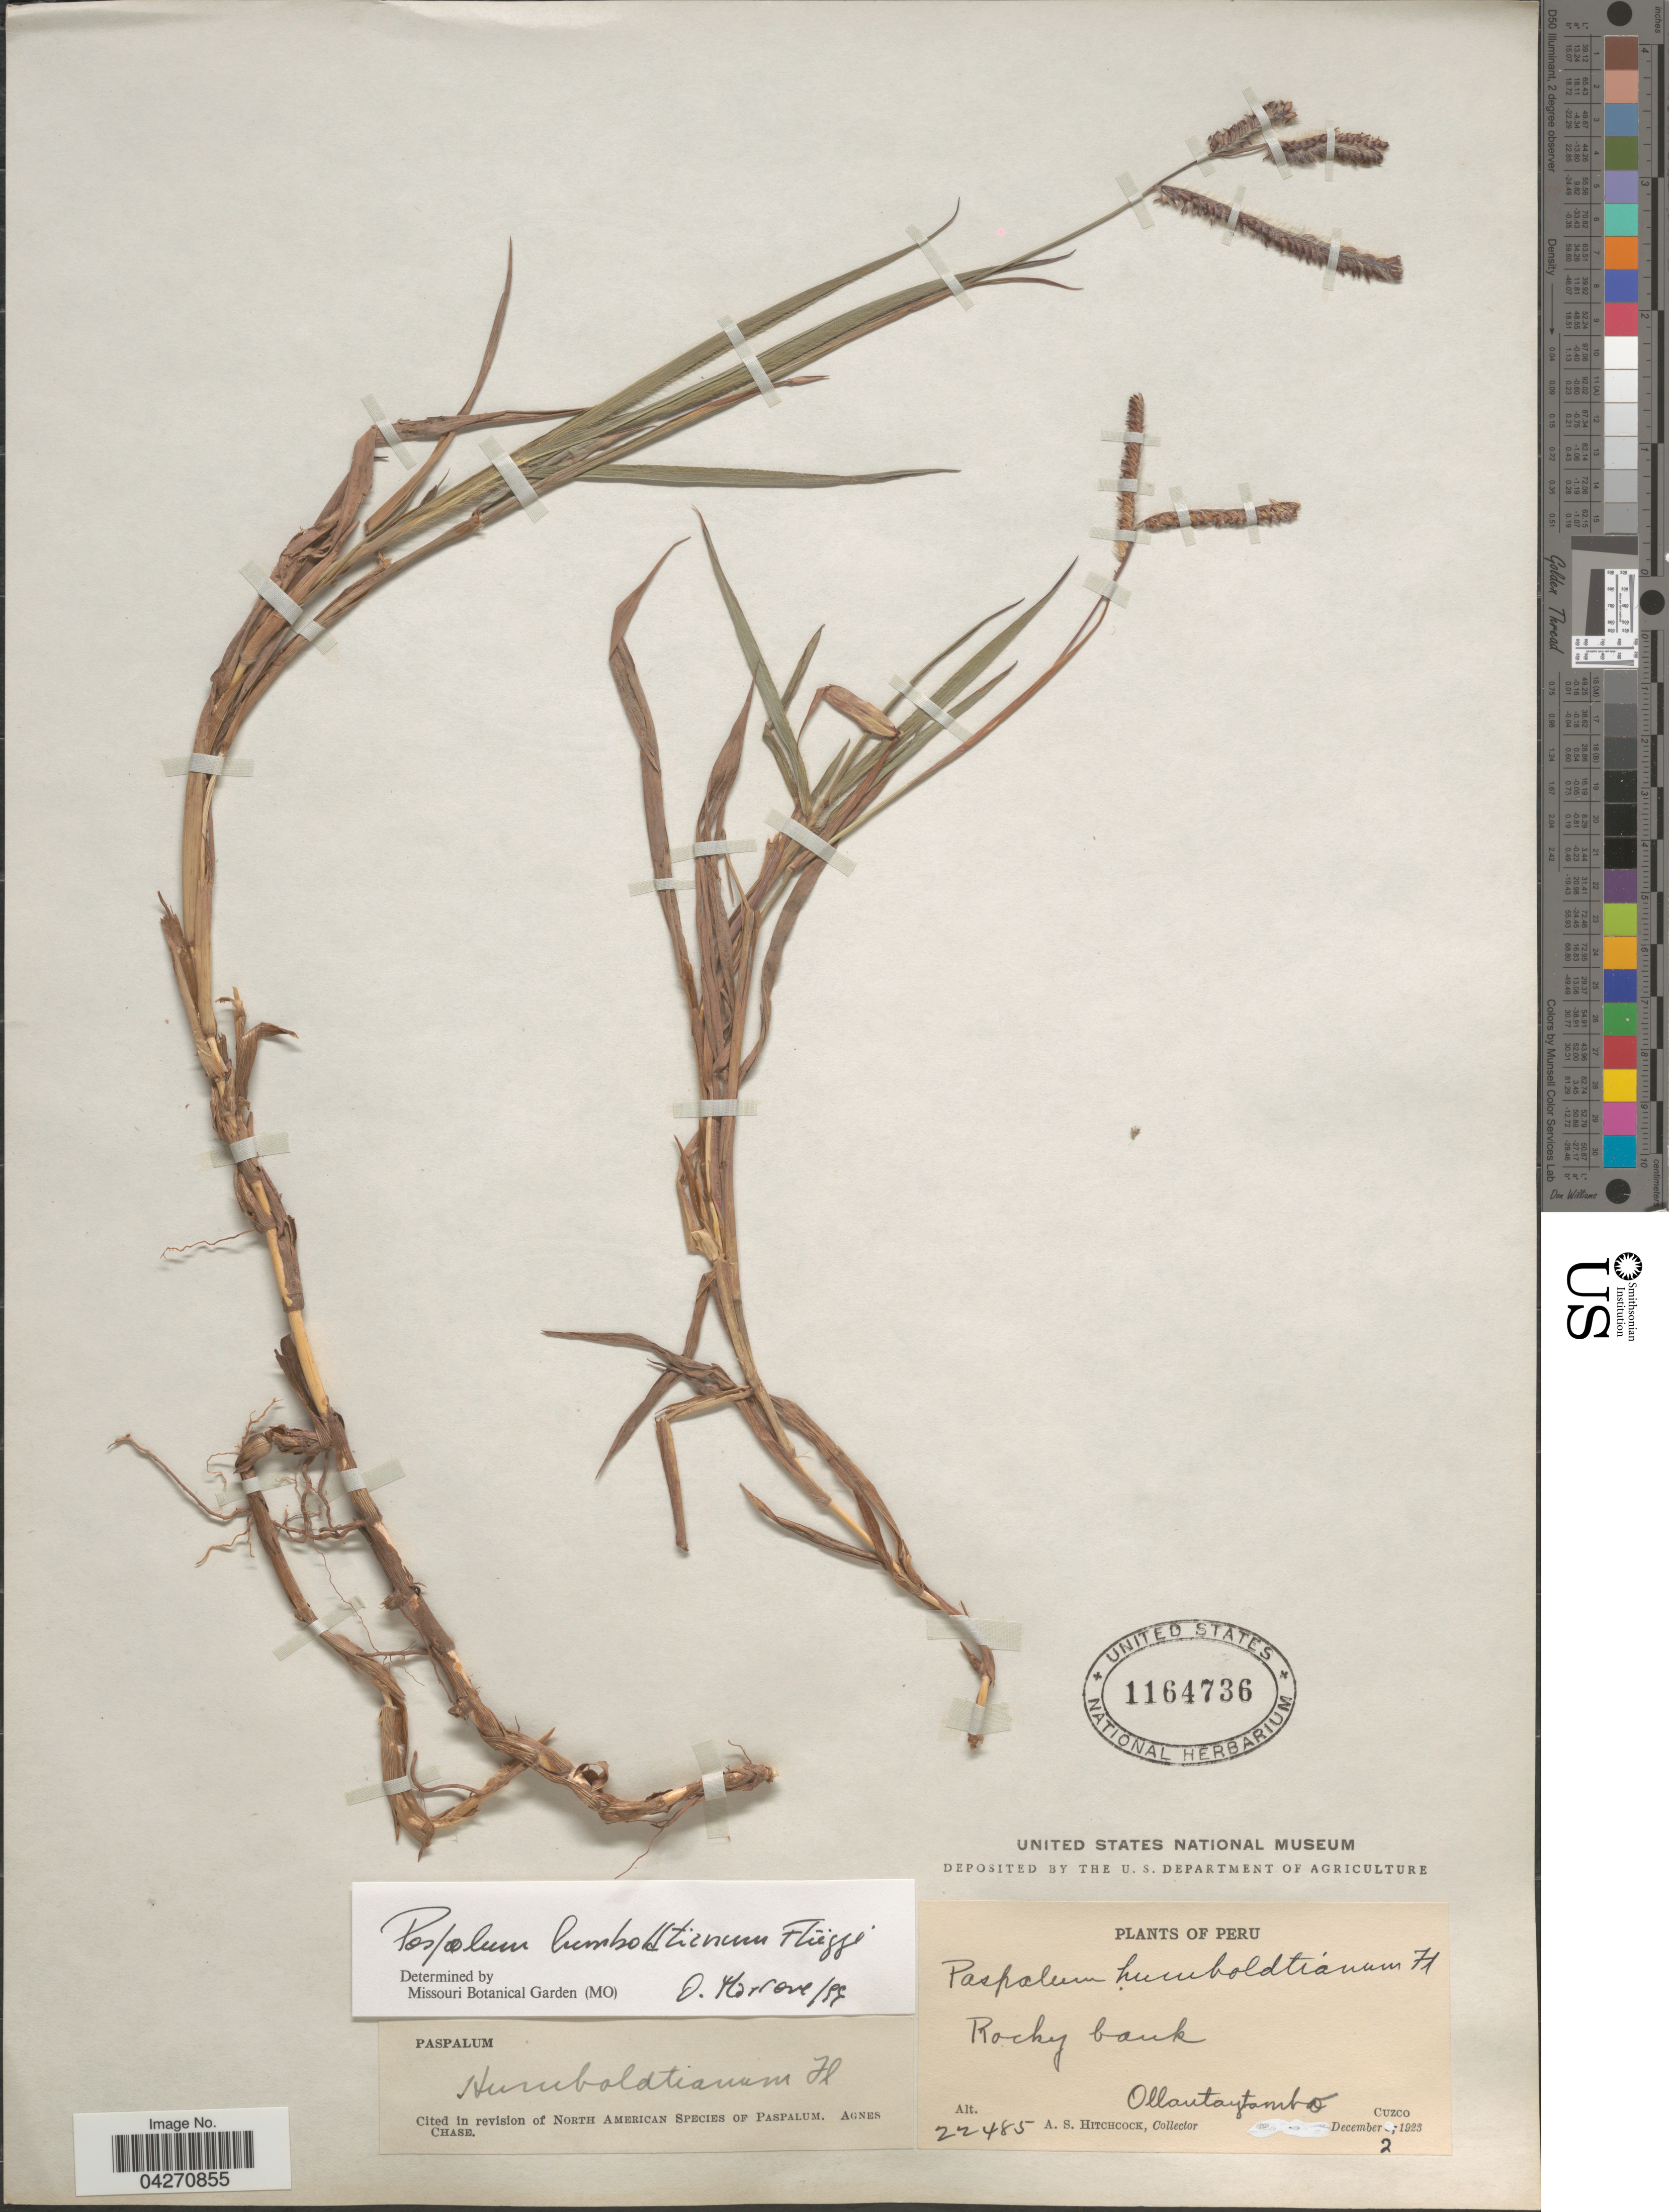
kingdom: Plantae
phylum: Tracheophyta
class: Liliopsida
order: Poales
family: Poaceae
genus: Paspalum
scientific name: Paspalum humboldtianum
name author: Flüggé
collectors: A. S. Hitchcock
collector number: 22485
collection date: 1923-12-02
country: Peru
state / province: Cusco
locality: Rocky bank Ollantaytambo. Cuzco.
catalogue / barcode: US 1164736